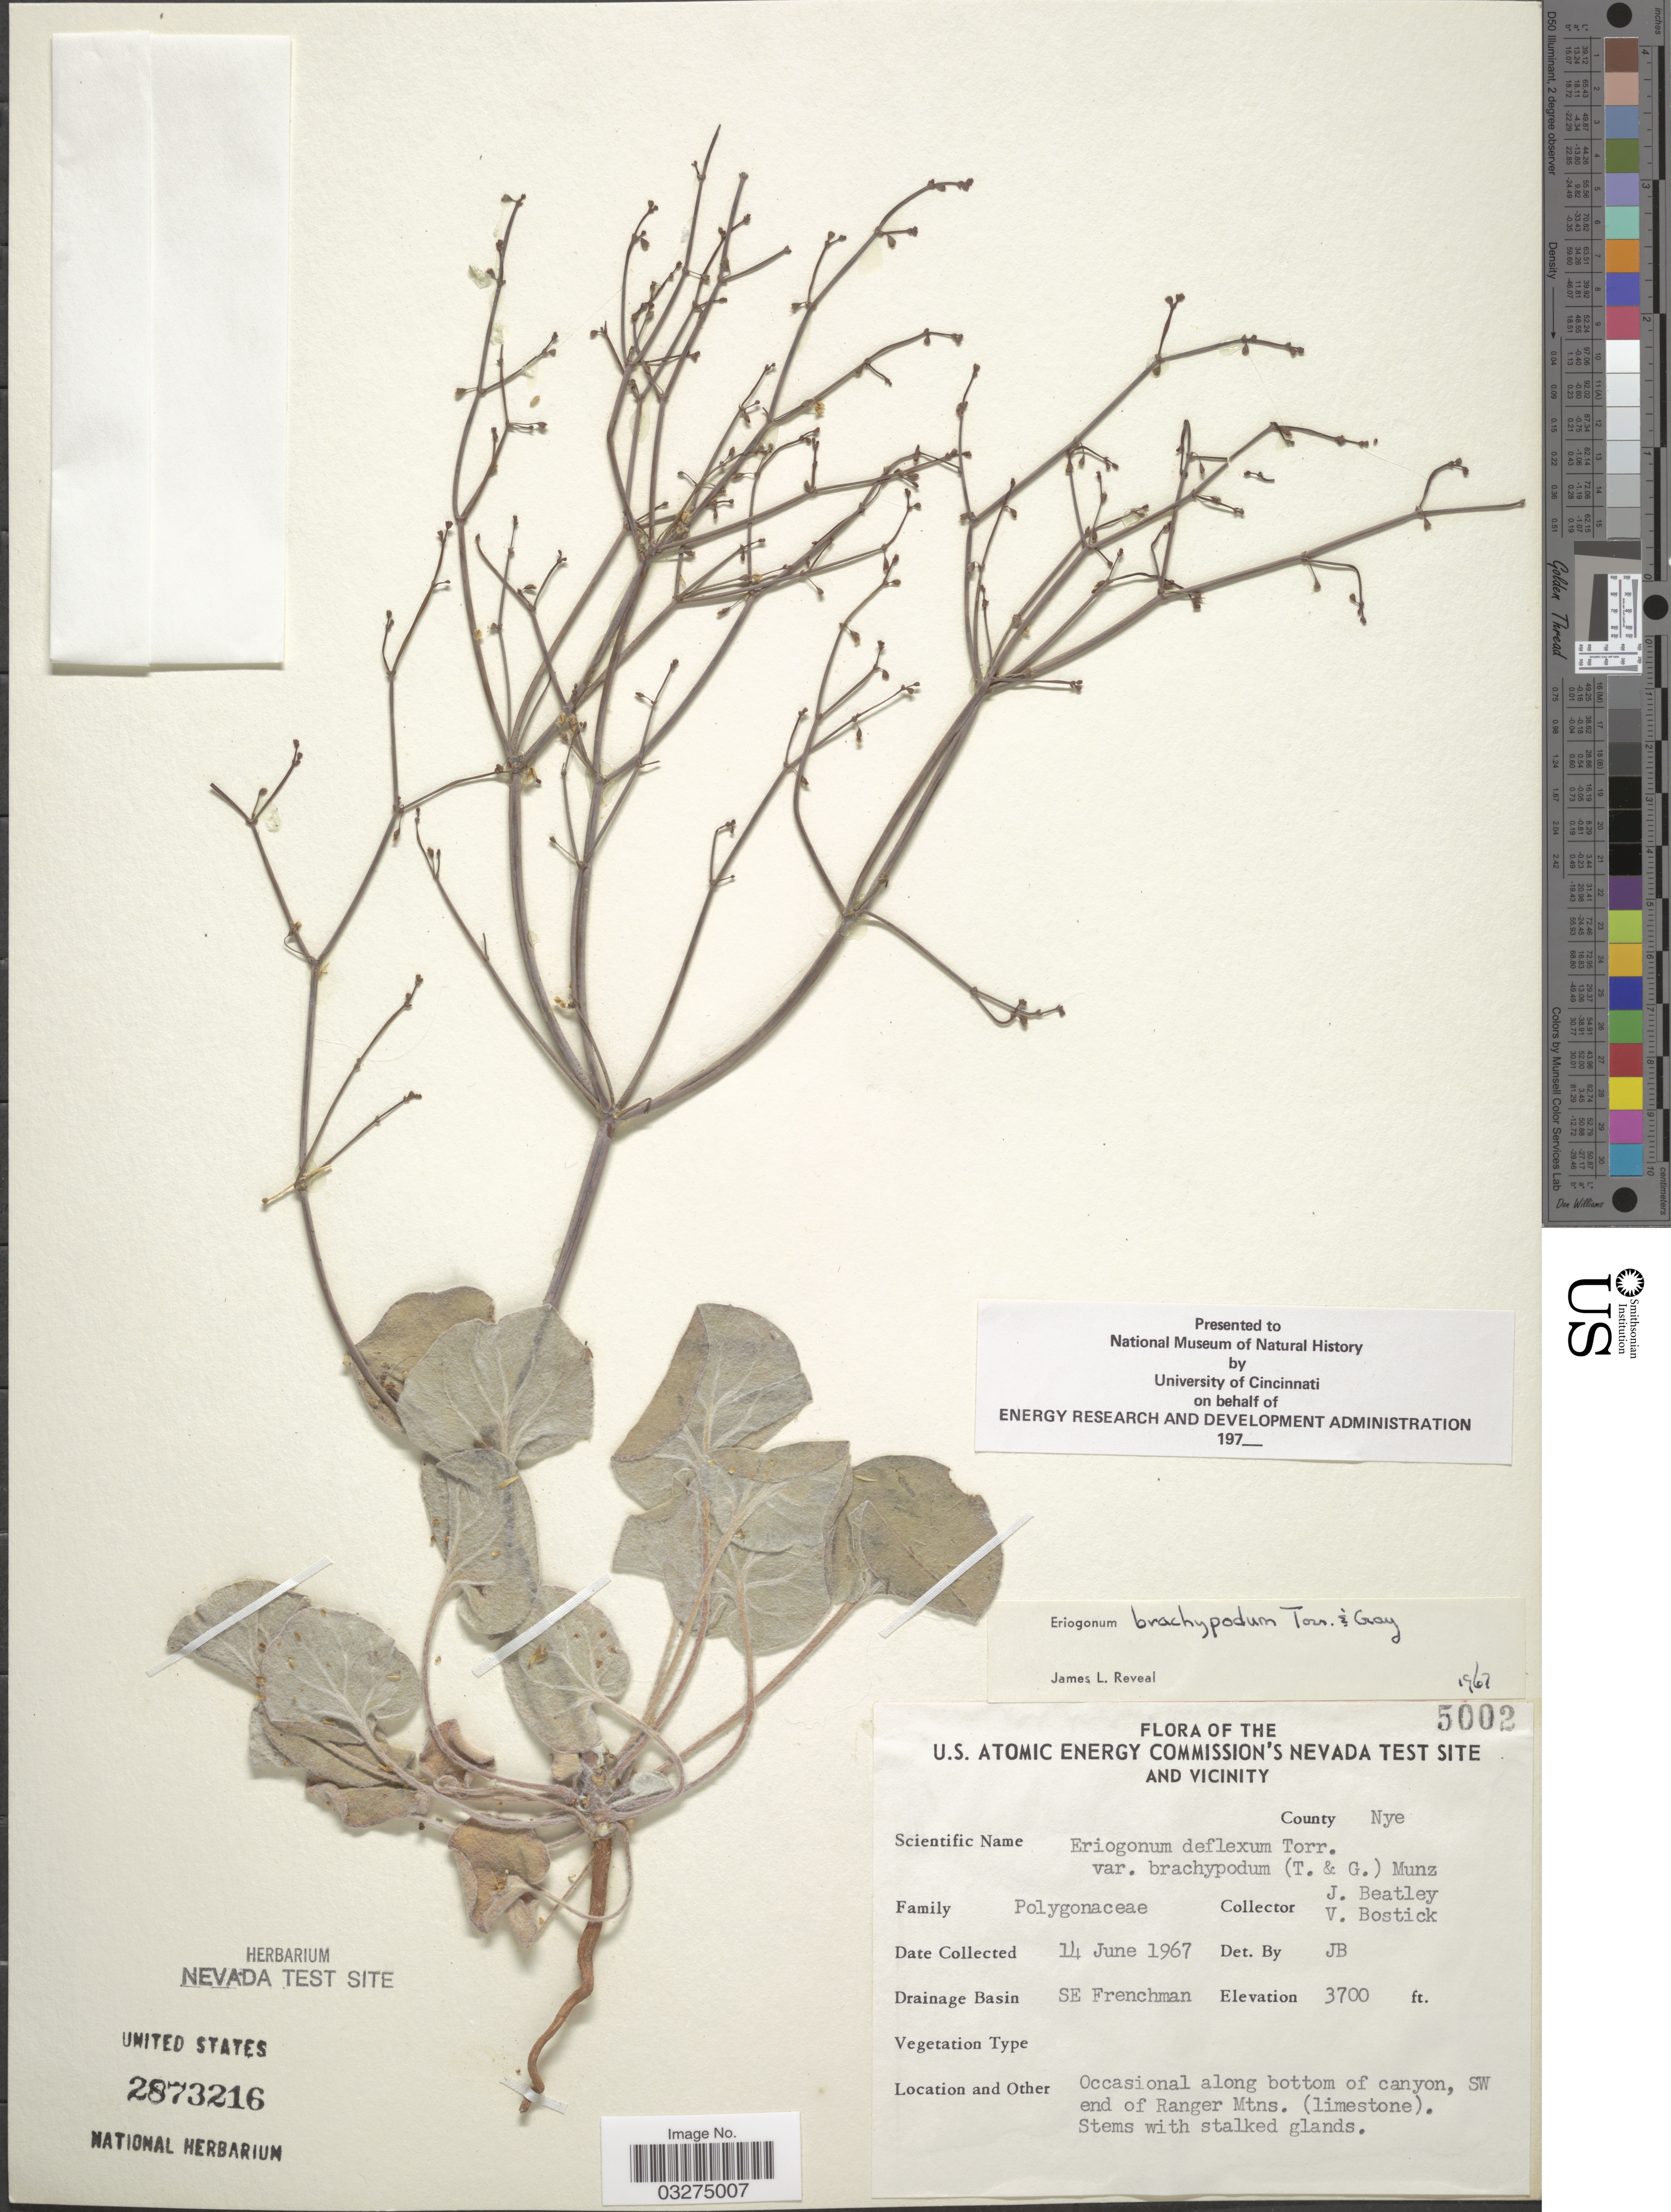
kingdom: Plantae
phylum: Tracheophyta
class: Magnoliopsida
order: Caryophyllales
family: Polygonaceae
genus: Eriogonum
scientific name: Eriogonum brachypodum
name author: Torr. & A. Gray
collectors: J. C. Beatley & V. Bostick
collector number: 5002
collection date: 1967-06-14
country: United States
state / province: Nevada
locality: U. S. Atomic Energy Commission's Nevada Test Site and Vicinity. County Nye. Drainage Basin SE Frenchman. SW end of Ranger Mtns.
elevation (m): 1128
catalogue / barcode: US 2873216